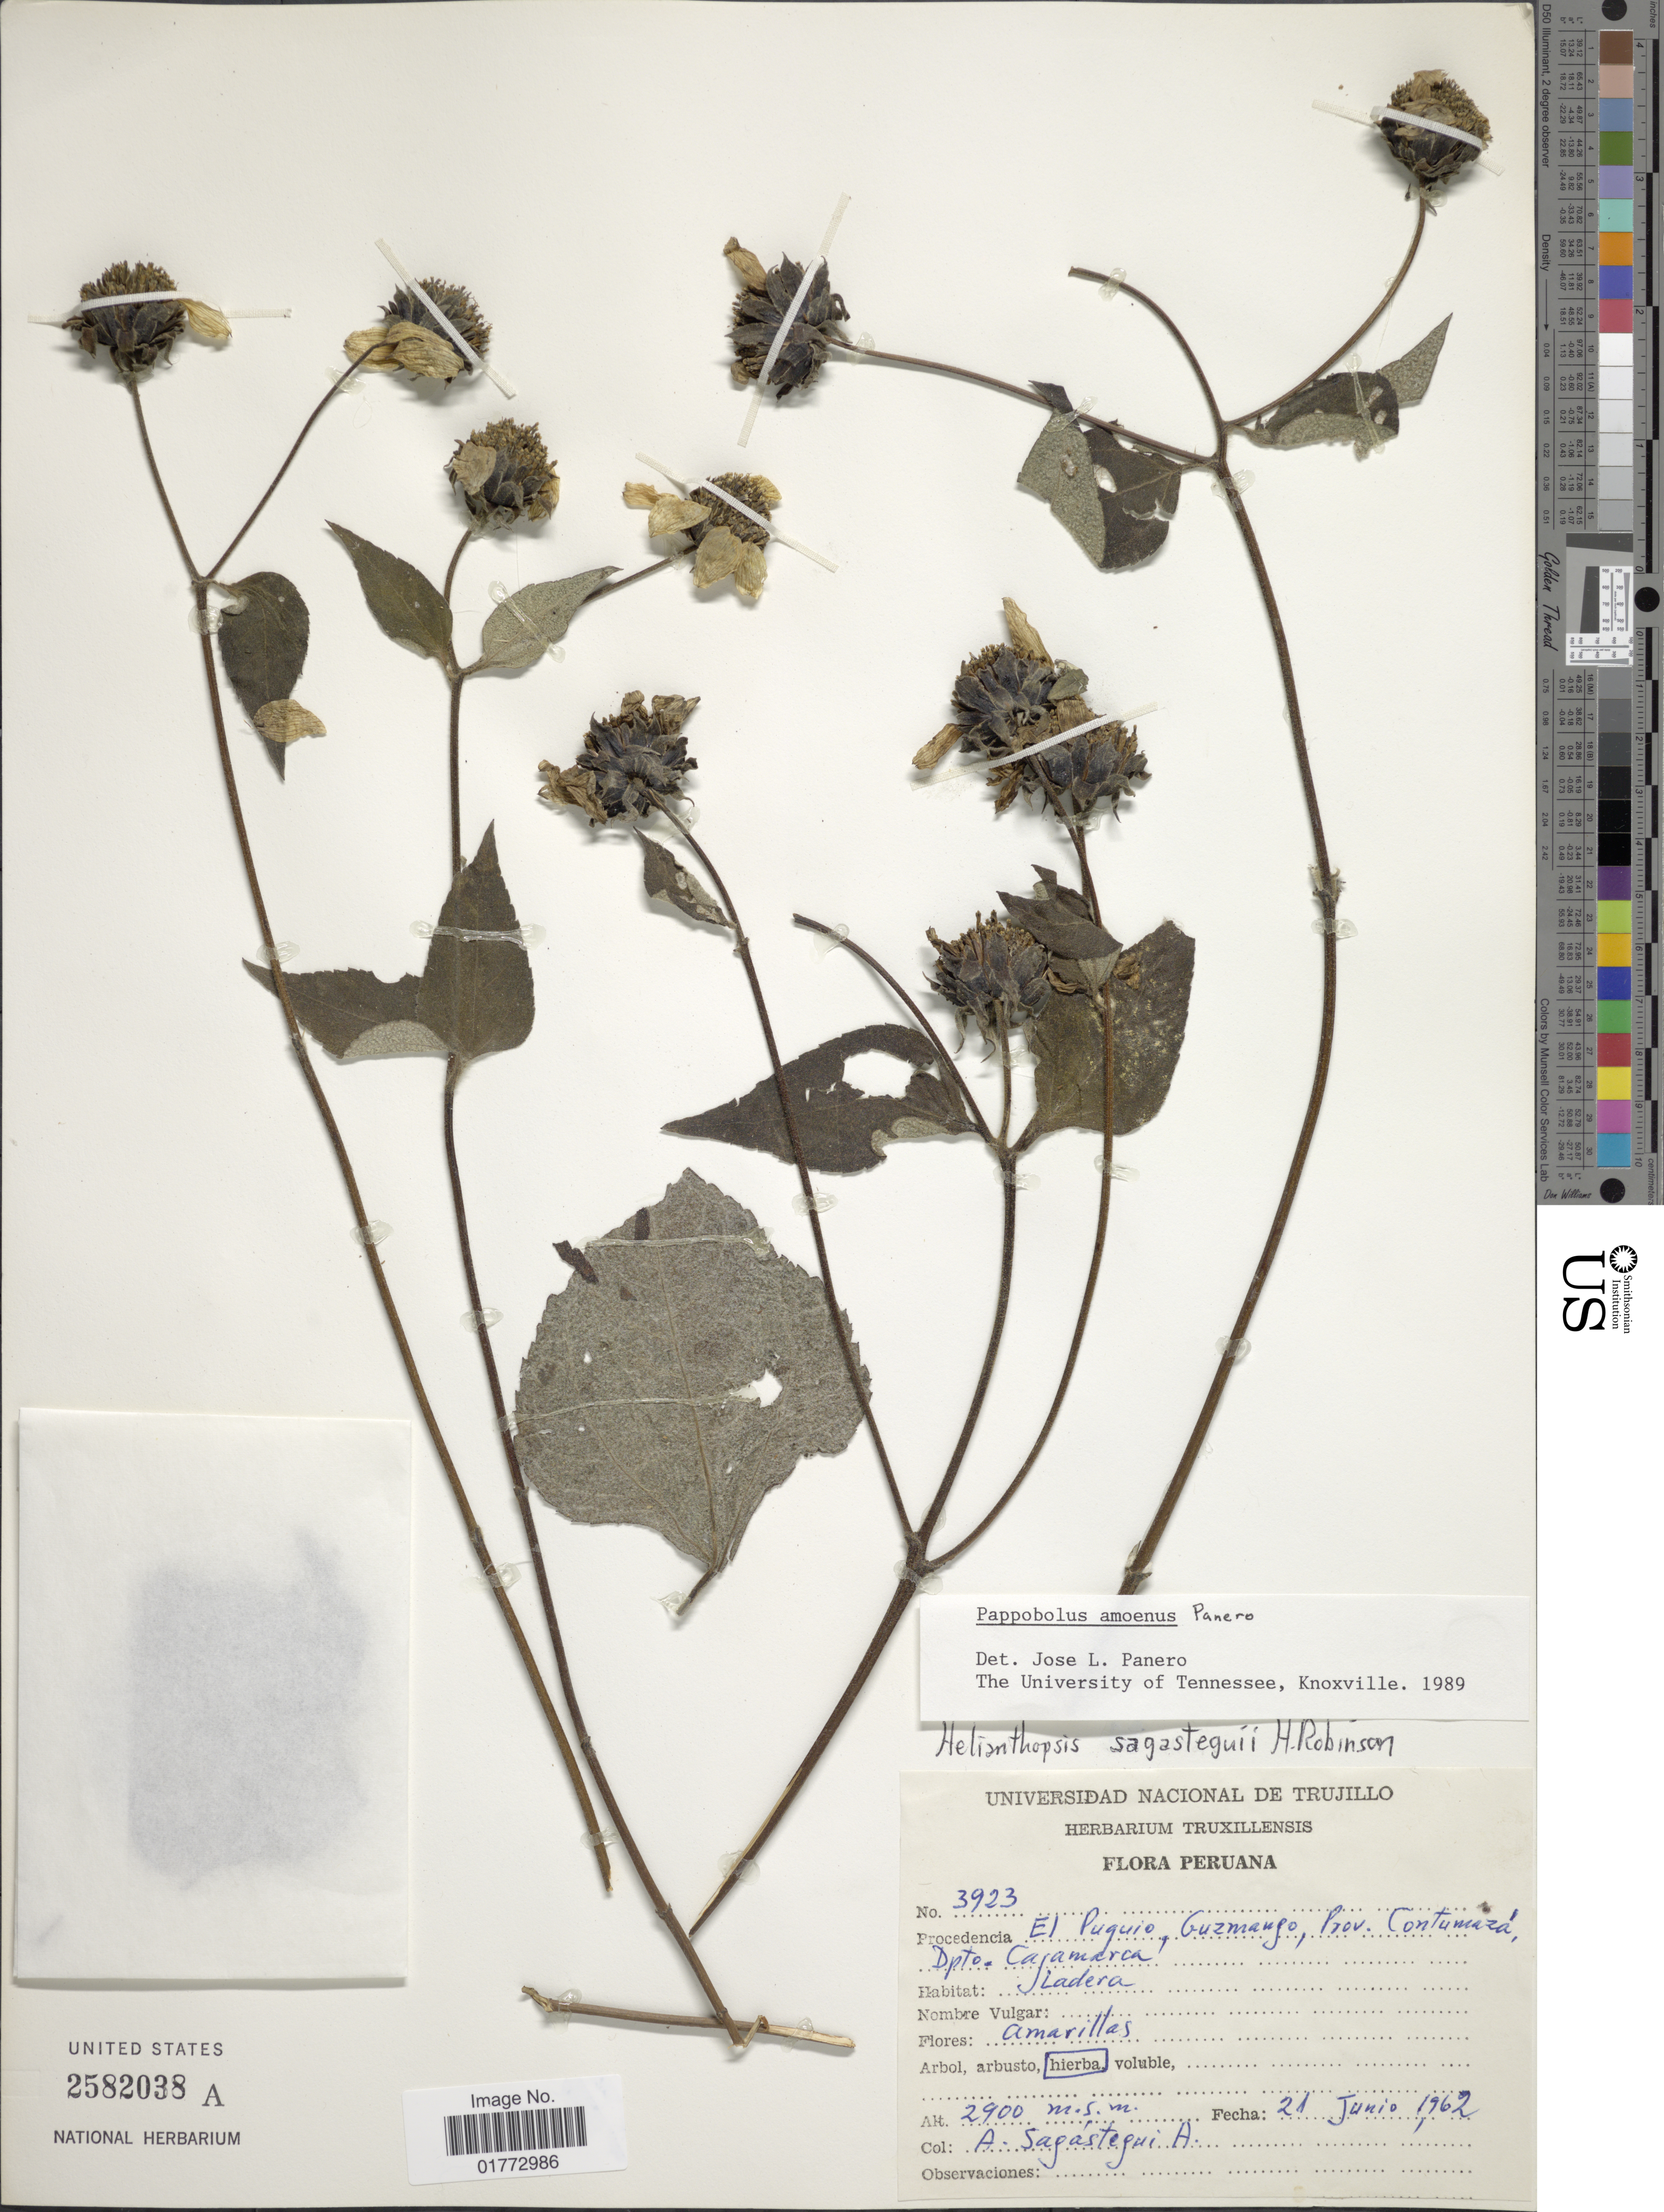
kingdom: Plantae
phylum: Tracheophyta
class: Magnoliopsida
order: Asterales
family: Asteraceae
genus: Pappobolus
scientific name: Pappobolus amoenus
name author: Panero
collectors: A. Sagástegui A.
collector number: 3923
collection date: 1962-06-21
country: Peru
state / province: Cajamarca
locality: El Puquio, Guzmango, Prov. Contumazá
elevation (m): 2900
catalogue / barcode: US 2582038A